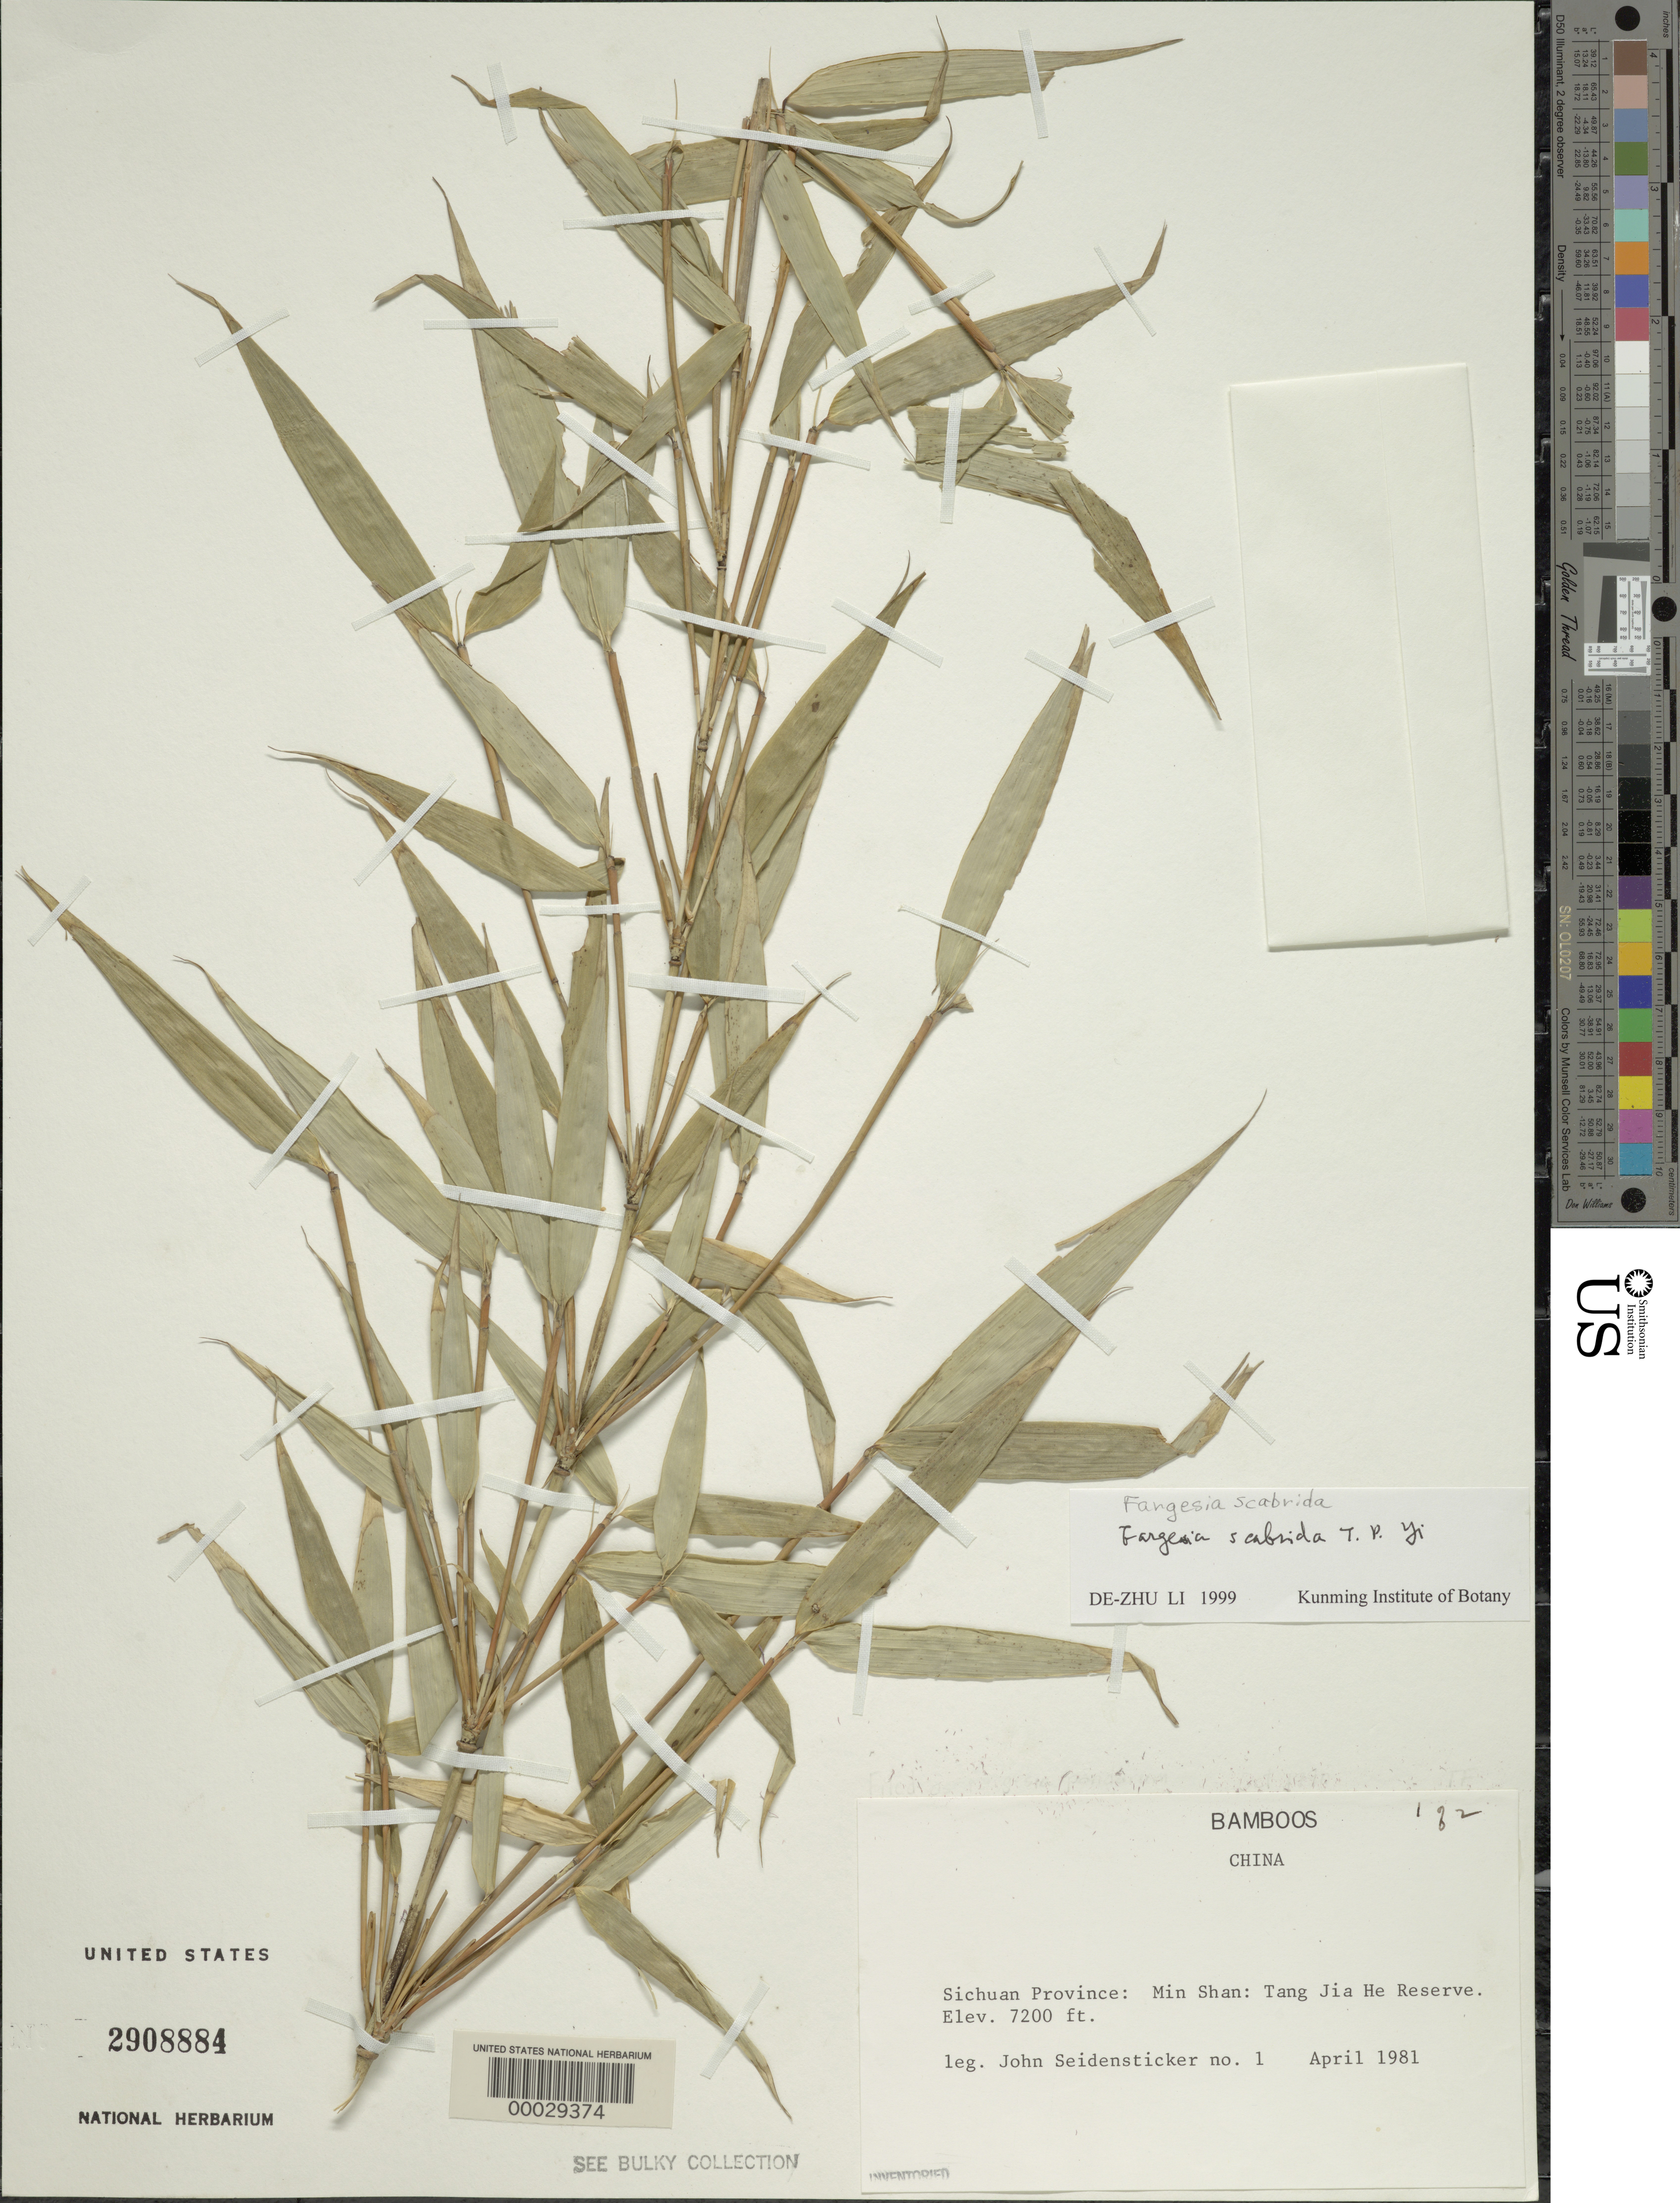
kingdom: Plantae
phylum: Tracheophyta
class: Liliopsida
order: Poales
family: Poaceae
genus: Fargesia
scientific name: Fargesia scabrida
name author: T.P. Yi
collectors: J. Seidensticker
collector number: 1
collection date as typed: Apr 1981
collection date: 1981-04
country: China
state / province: Sichuan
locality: Min Shan: Tang Jia He Reserve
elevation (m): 2195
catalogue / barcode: US 2908884